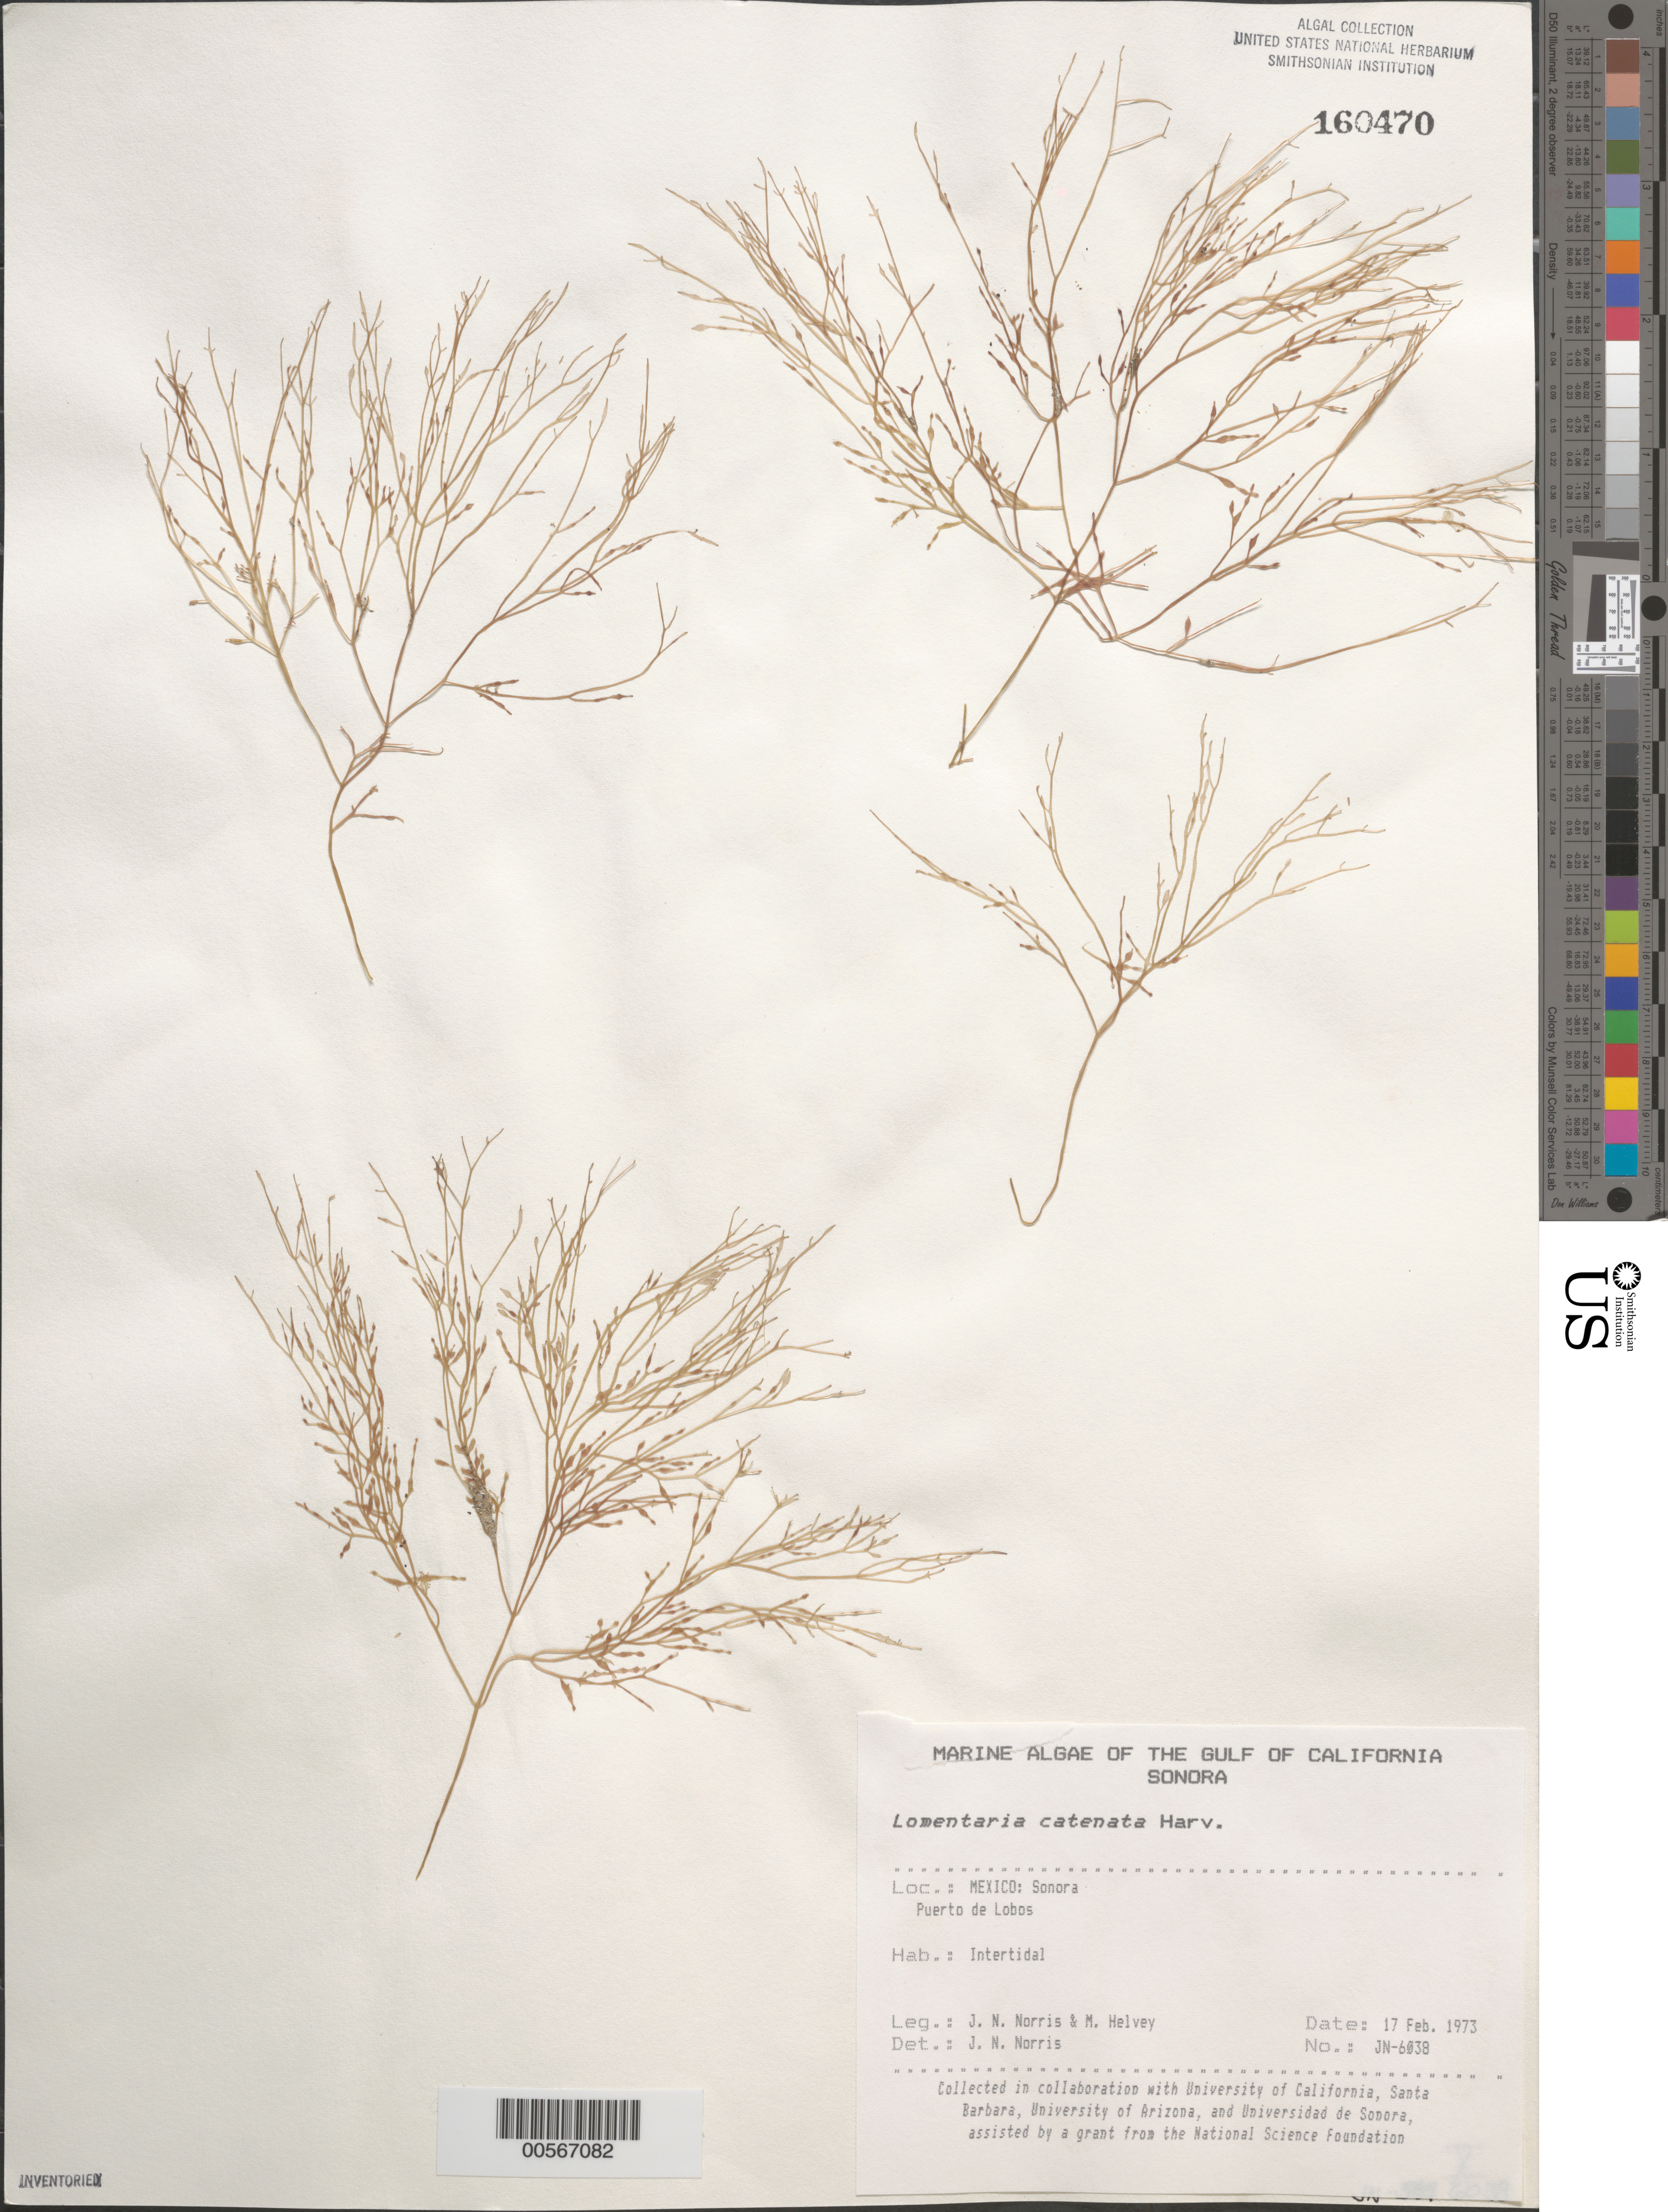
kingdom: Plantae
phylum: Rhodophyta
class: Florideophyceae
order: Rhodymeniales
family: Lomentariaceae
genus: Fushitsunagia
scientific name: Fushitsunagia catenata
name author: (Harv.) Filloramo & G.W. Saunders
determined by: Algae name updating Project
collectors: J. N. Norris & M. Helvey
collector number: JN-6038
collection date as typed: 17 Feb 1973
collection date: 1973-02-17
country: Mexico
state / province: Sonora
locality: Puerto de Lobos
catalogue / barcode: US 160470